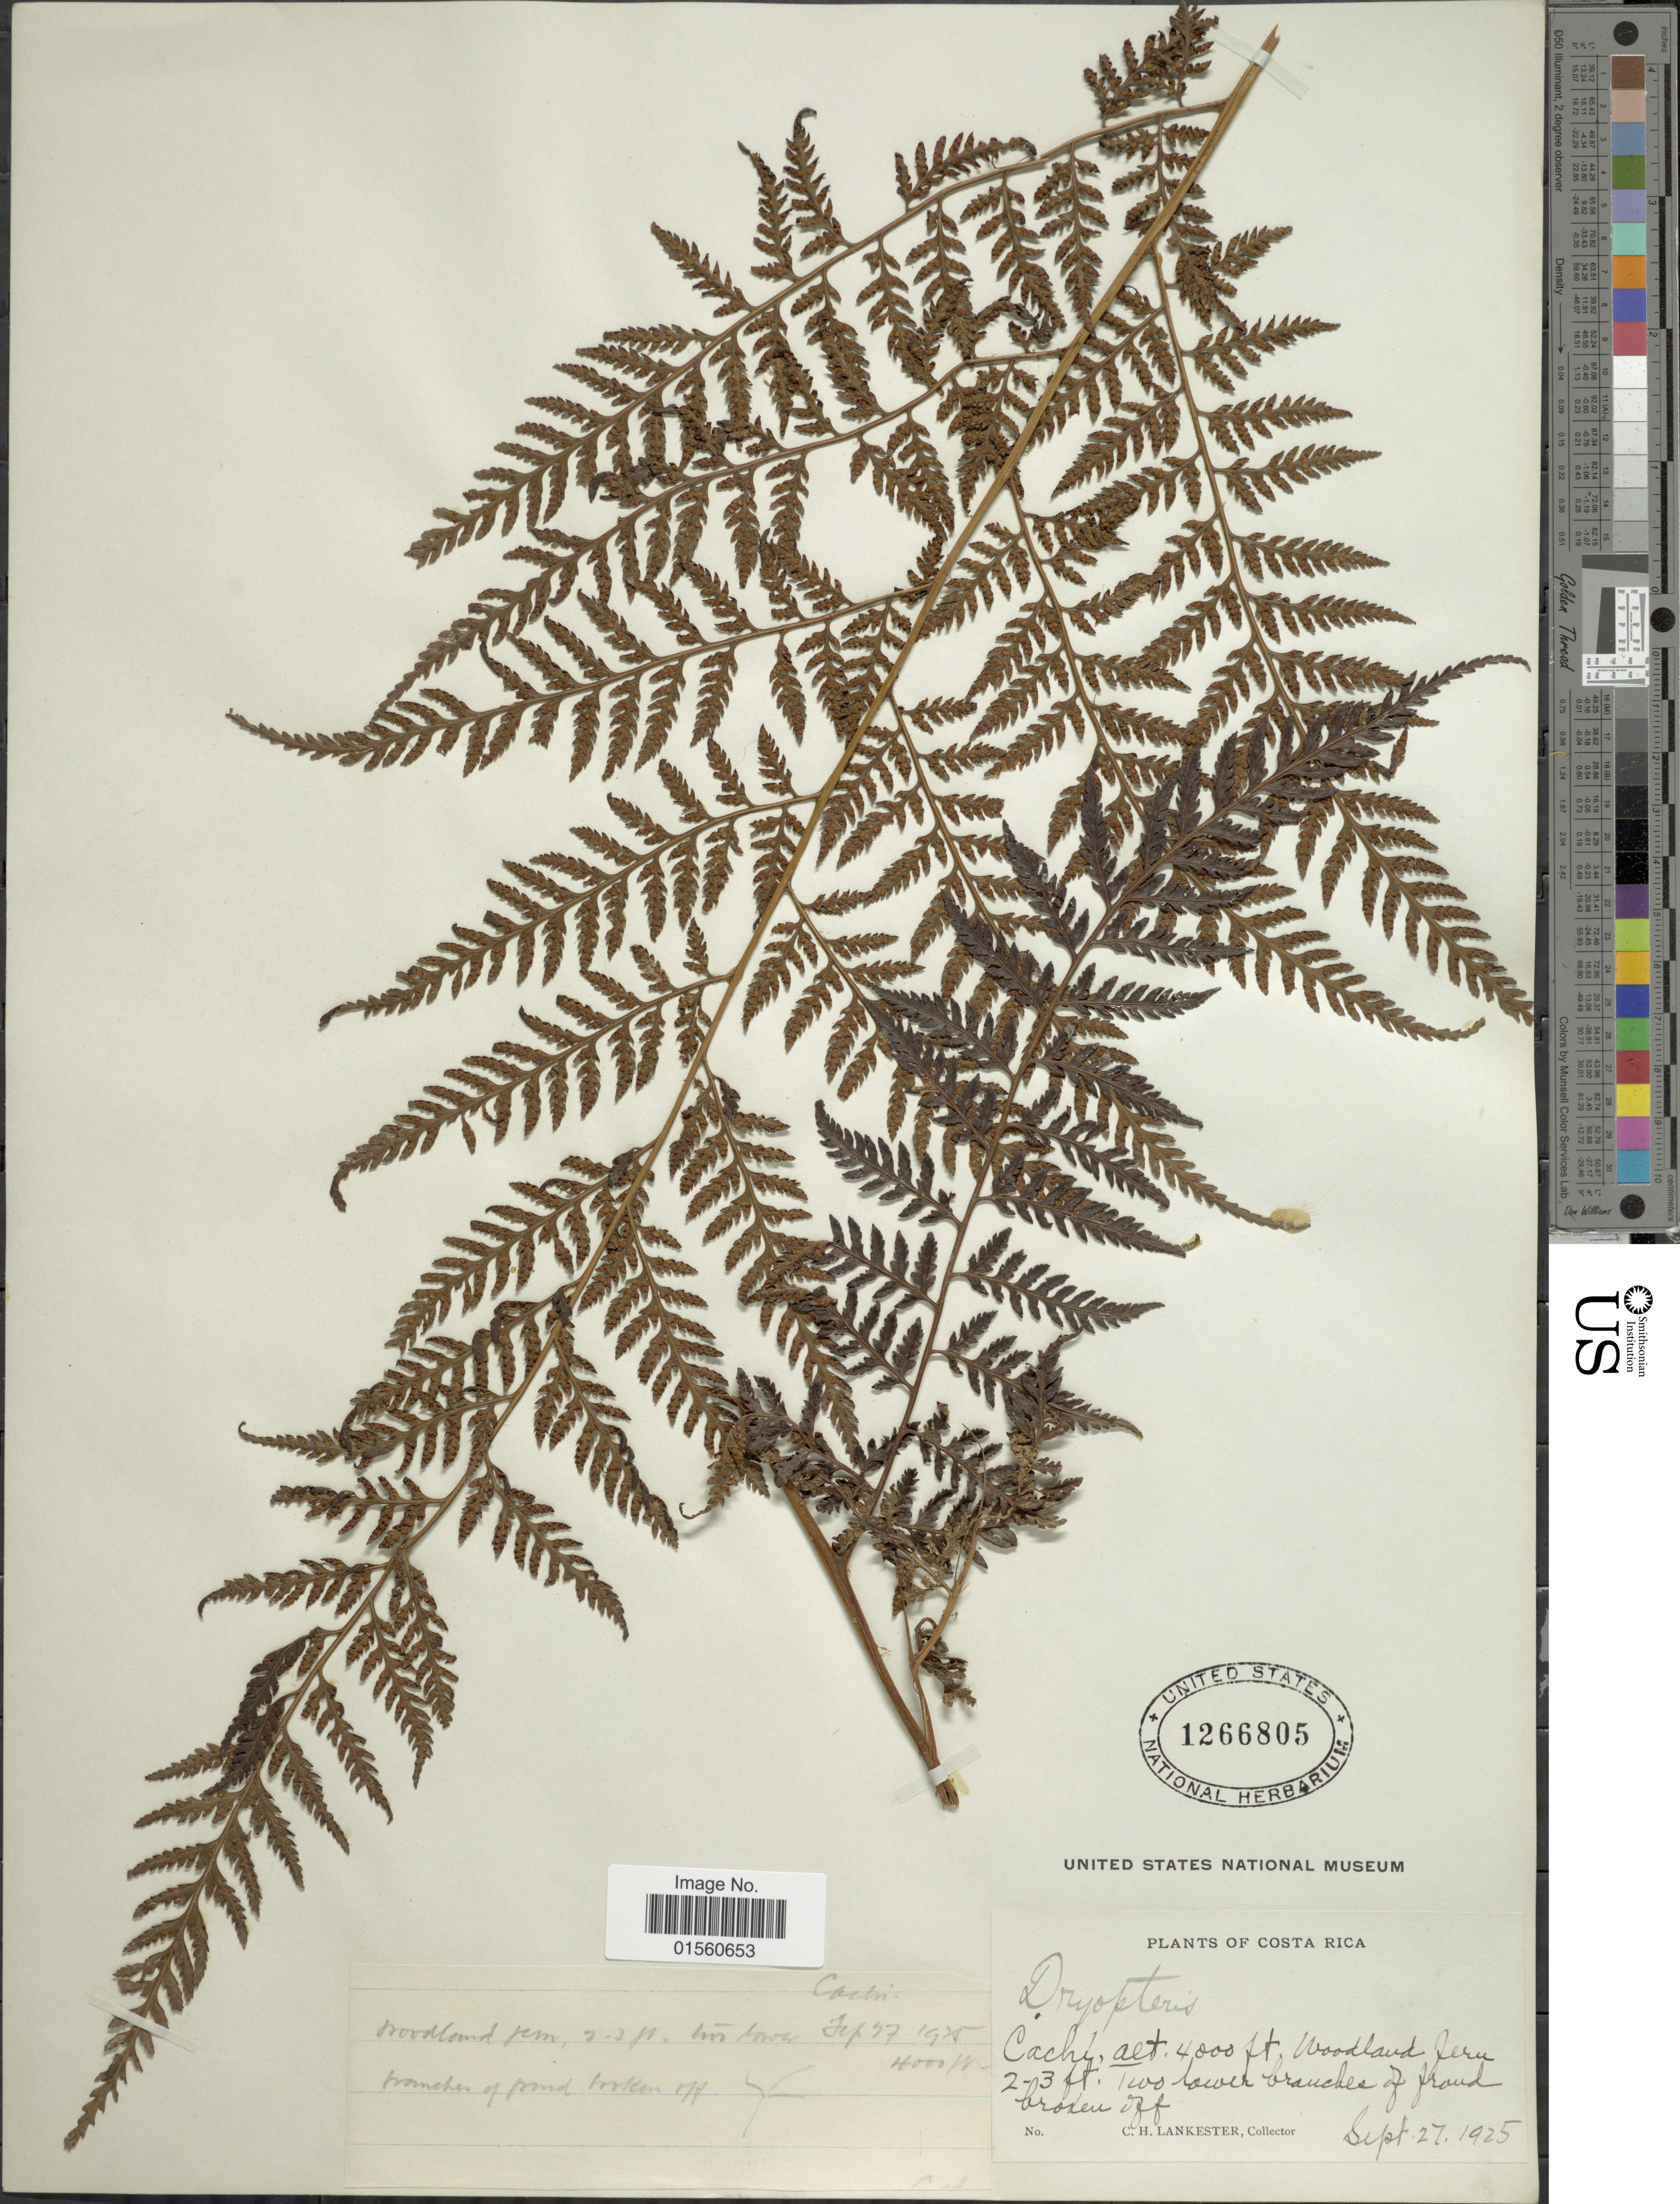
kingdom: Plantae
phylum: Tracheophyta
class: Polypodiopsida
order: Polypodiales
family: Dryopteridaceae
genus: Lastreopsis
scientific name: Lastreopsis squamifera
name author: (C. Chr.) Lellinger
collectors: C. H. Lankester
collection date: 1925-09-27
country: Costa Rica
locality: Cachi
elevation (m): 1219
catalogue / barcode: US 1266805